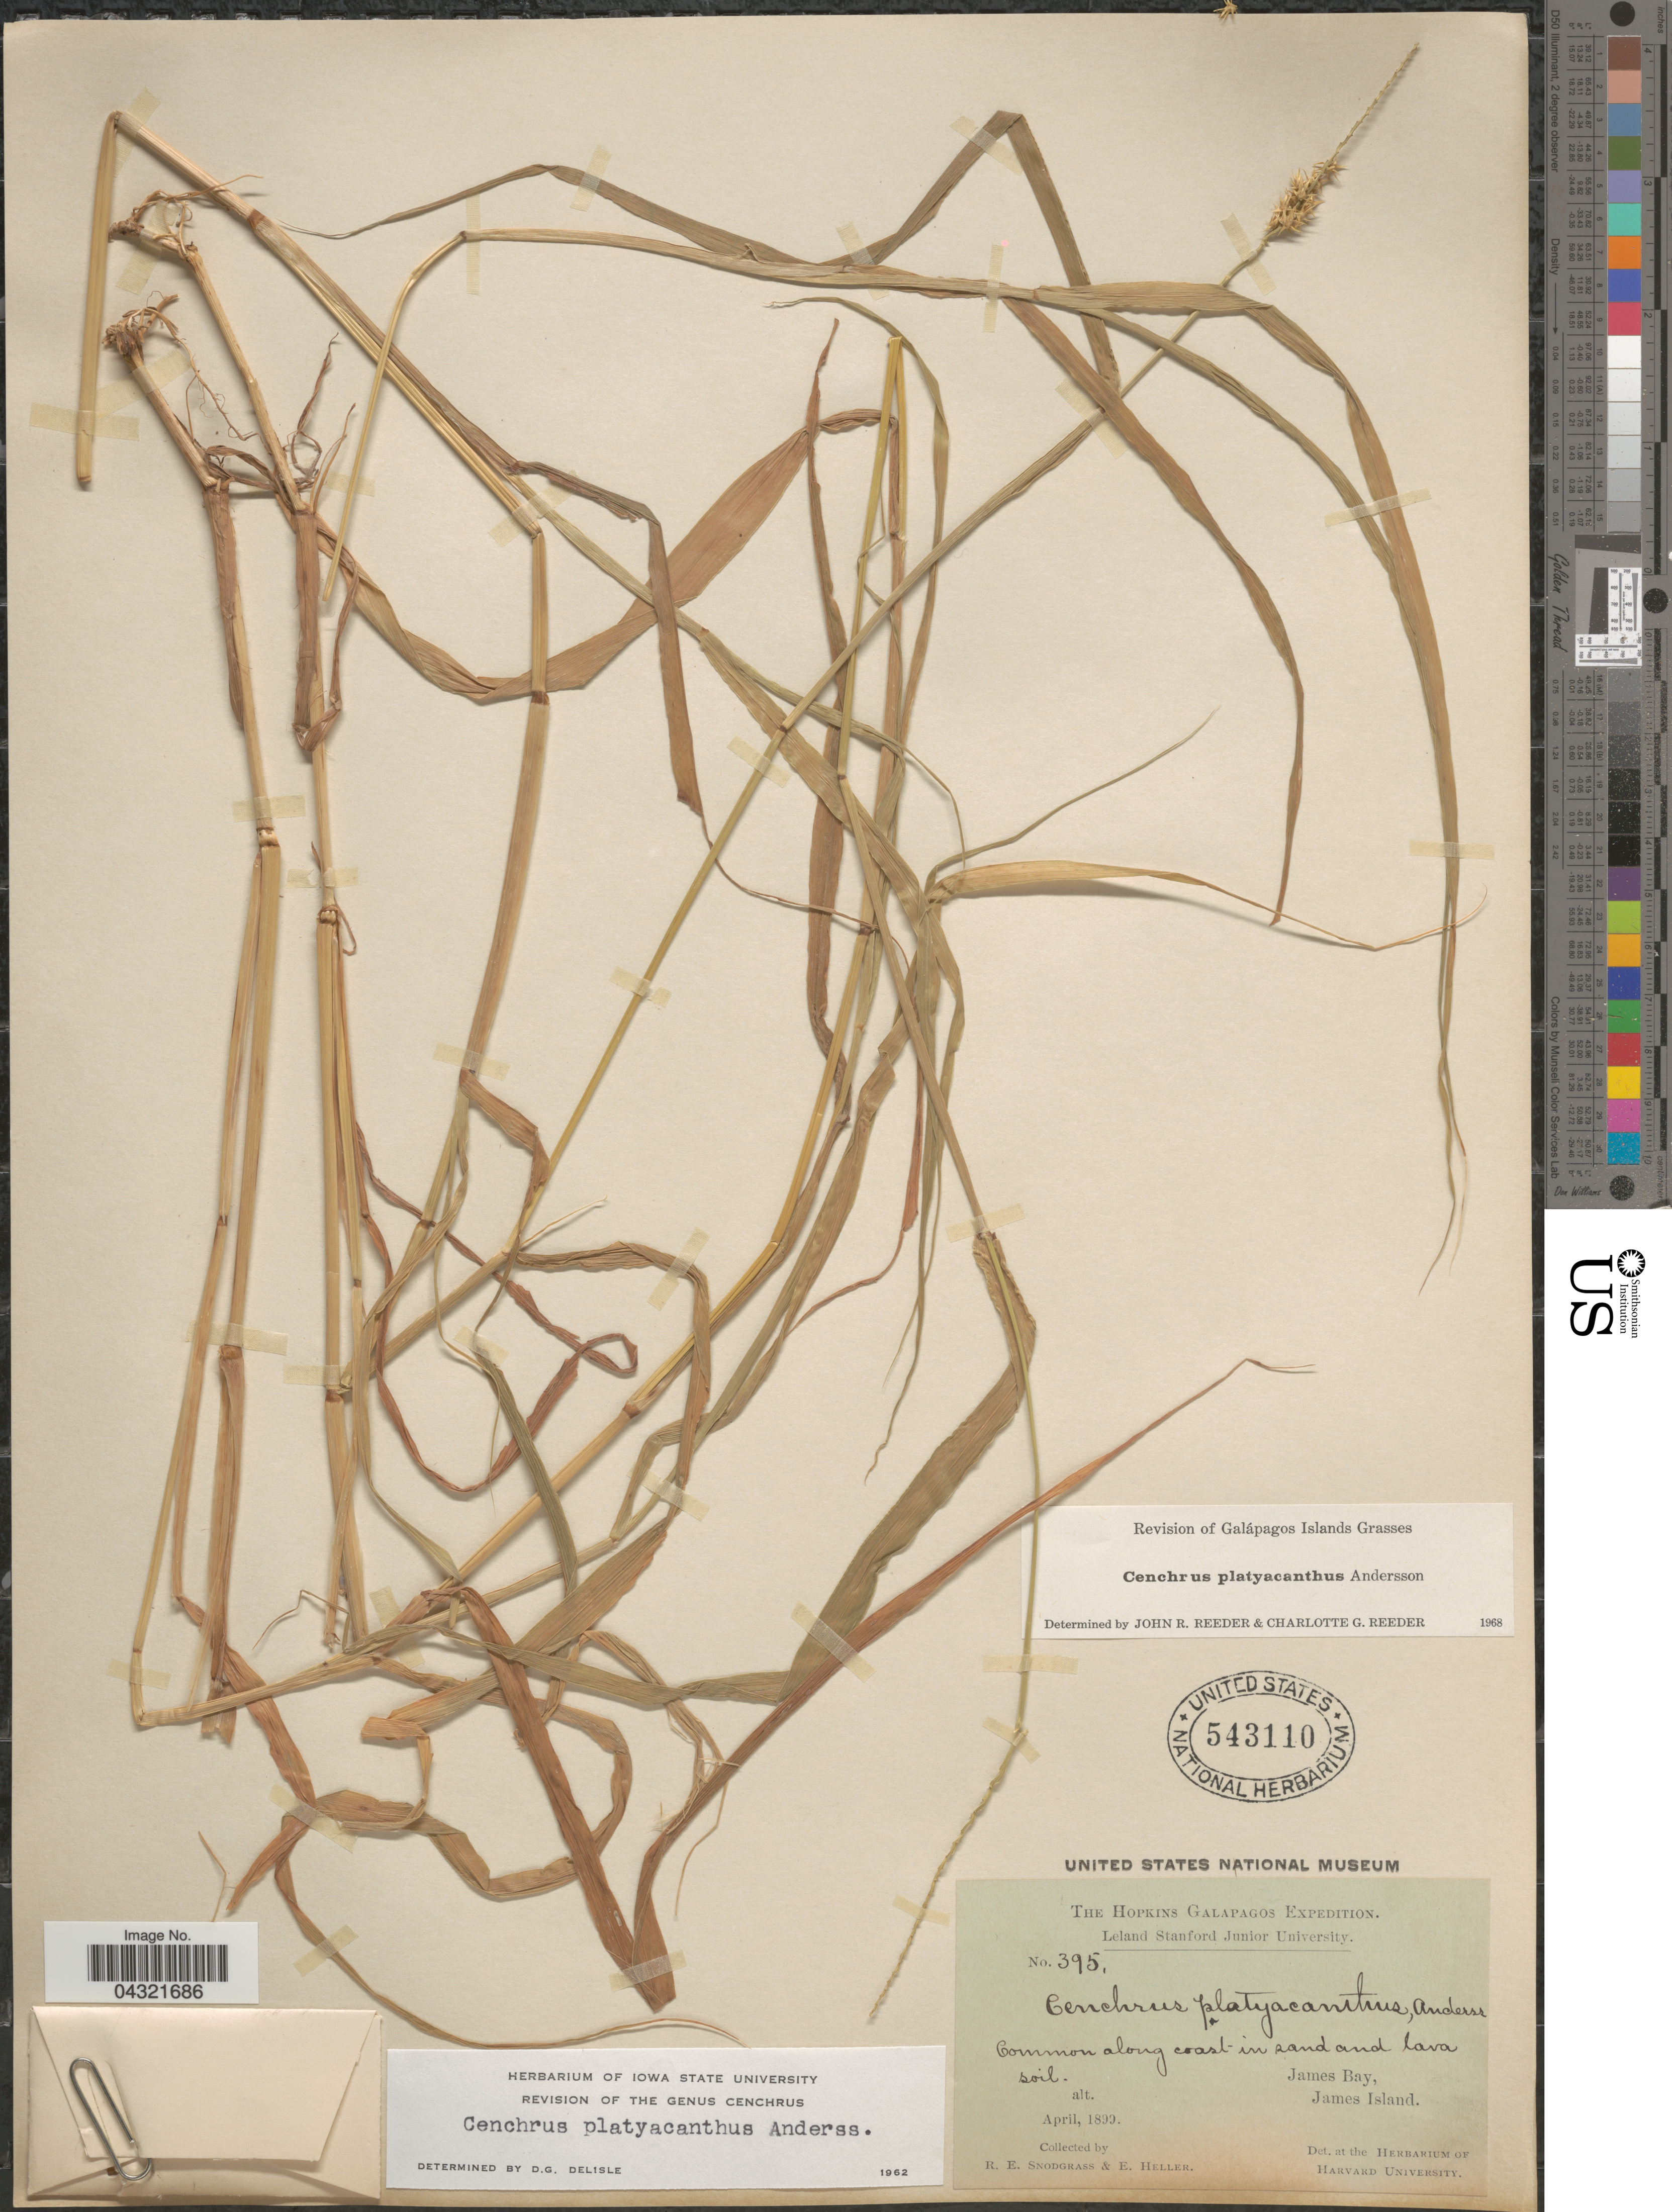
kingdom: Plantae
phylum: Tracheophyta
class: Liliopsida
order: Poales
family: Poaceae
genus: Cenchrus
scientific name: Cenchrus platyacanthus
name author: Andersson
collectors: R. E. Snodgrass & E. Heller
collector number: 395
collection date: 1899-04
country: Ecuador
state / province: Colón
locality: The Hopkins Galapagos Expedition. Common along coast in sand and lava soil. James Bay, James Island.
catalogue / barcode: US 543110